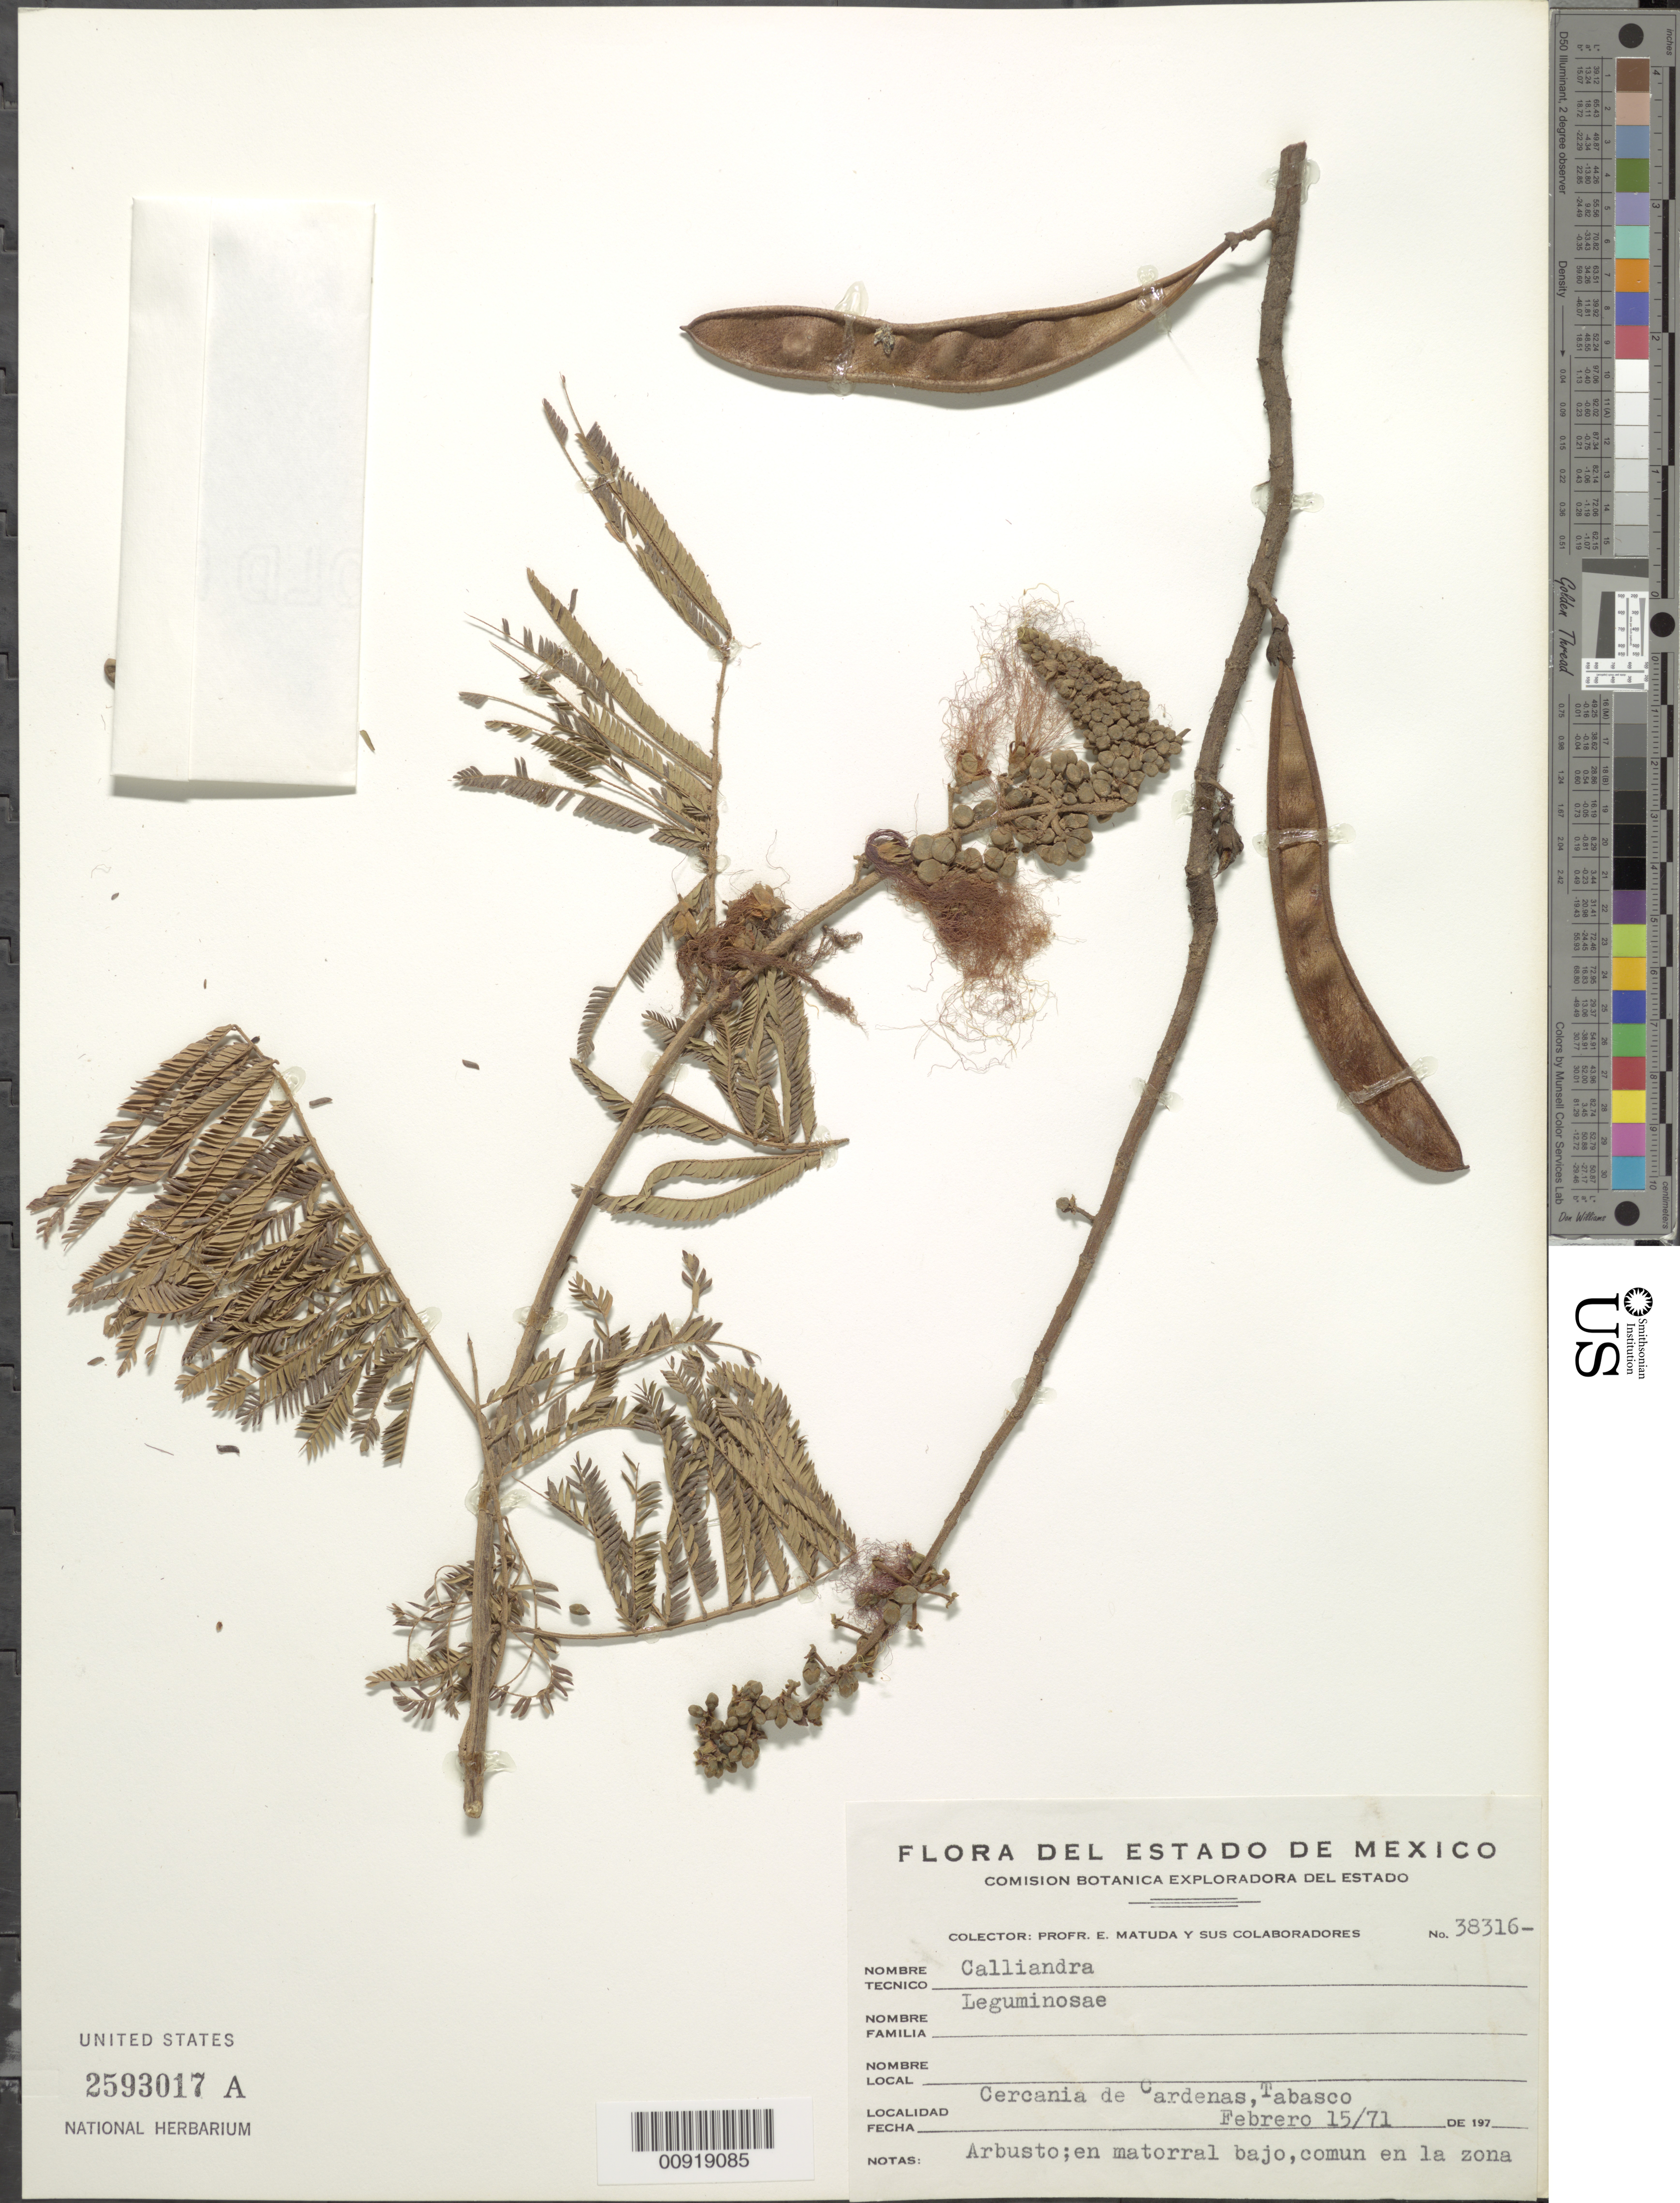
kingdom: Plantae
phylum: Tracheophyta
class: Magnoliopsida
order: Fabales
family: Fabaceae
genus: Calliandra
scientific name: Calliandra sp.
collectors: E. Matuda & et al.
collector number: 38316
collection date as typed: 15 Feb 1971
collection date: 1971-02-15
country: Mexico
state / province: Tabasco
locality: Cercania de Cardenas, Tabasco.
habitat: En matorral bajo.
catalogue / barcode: US 2593017A